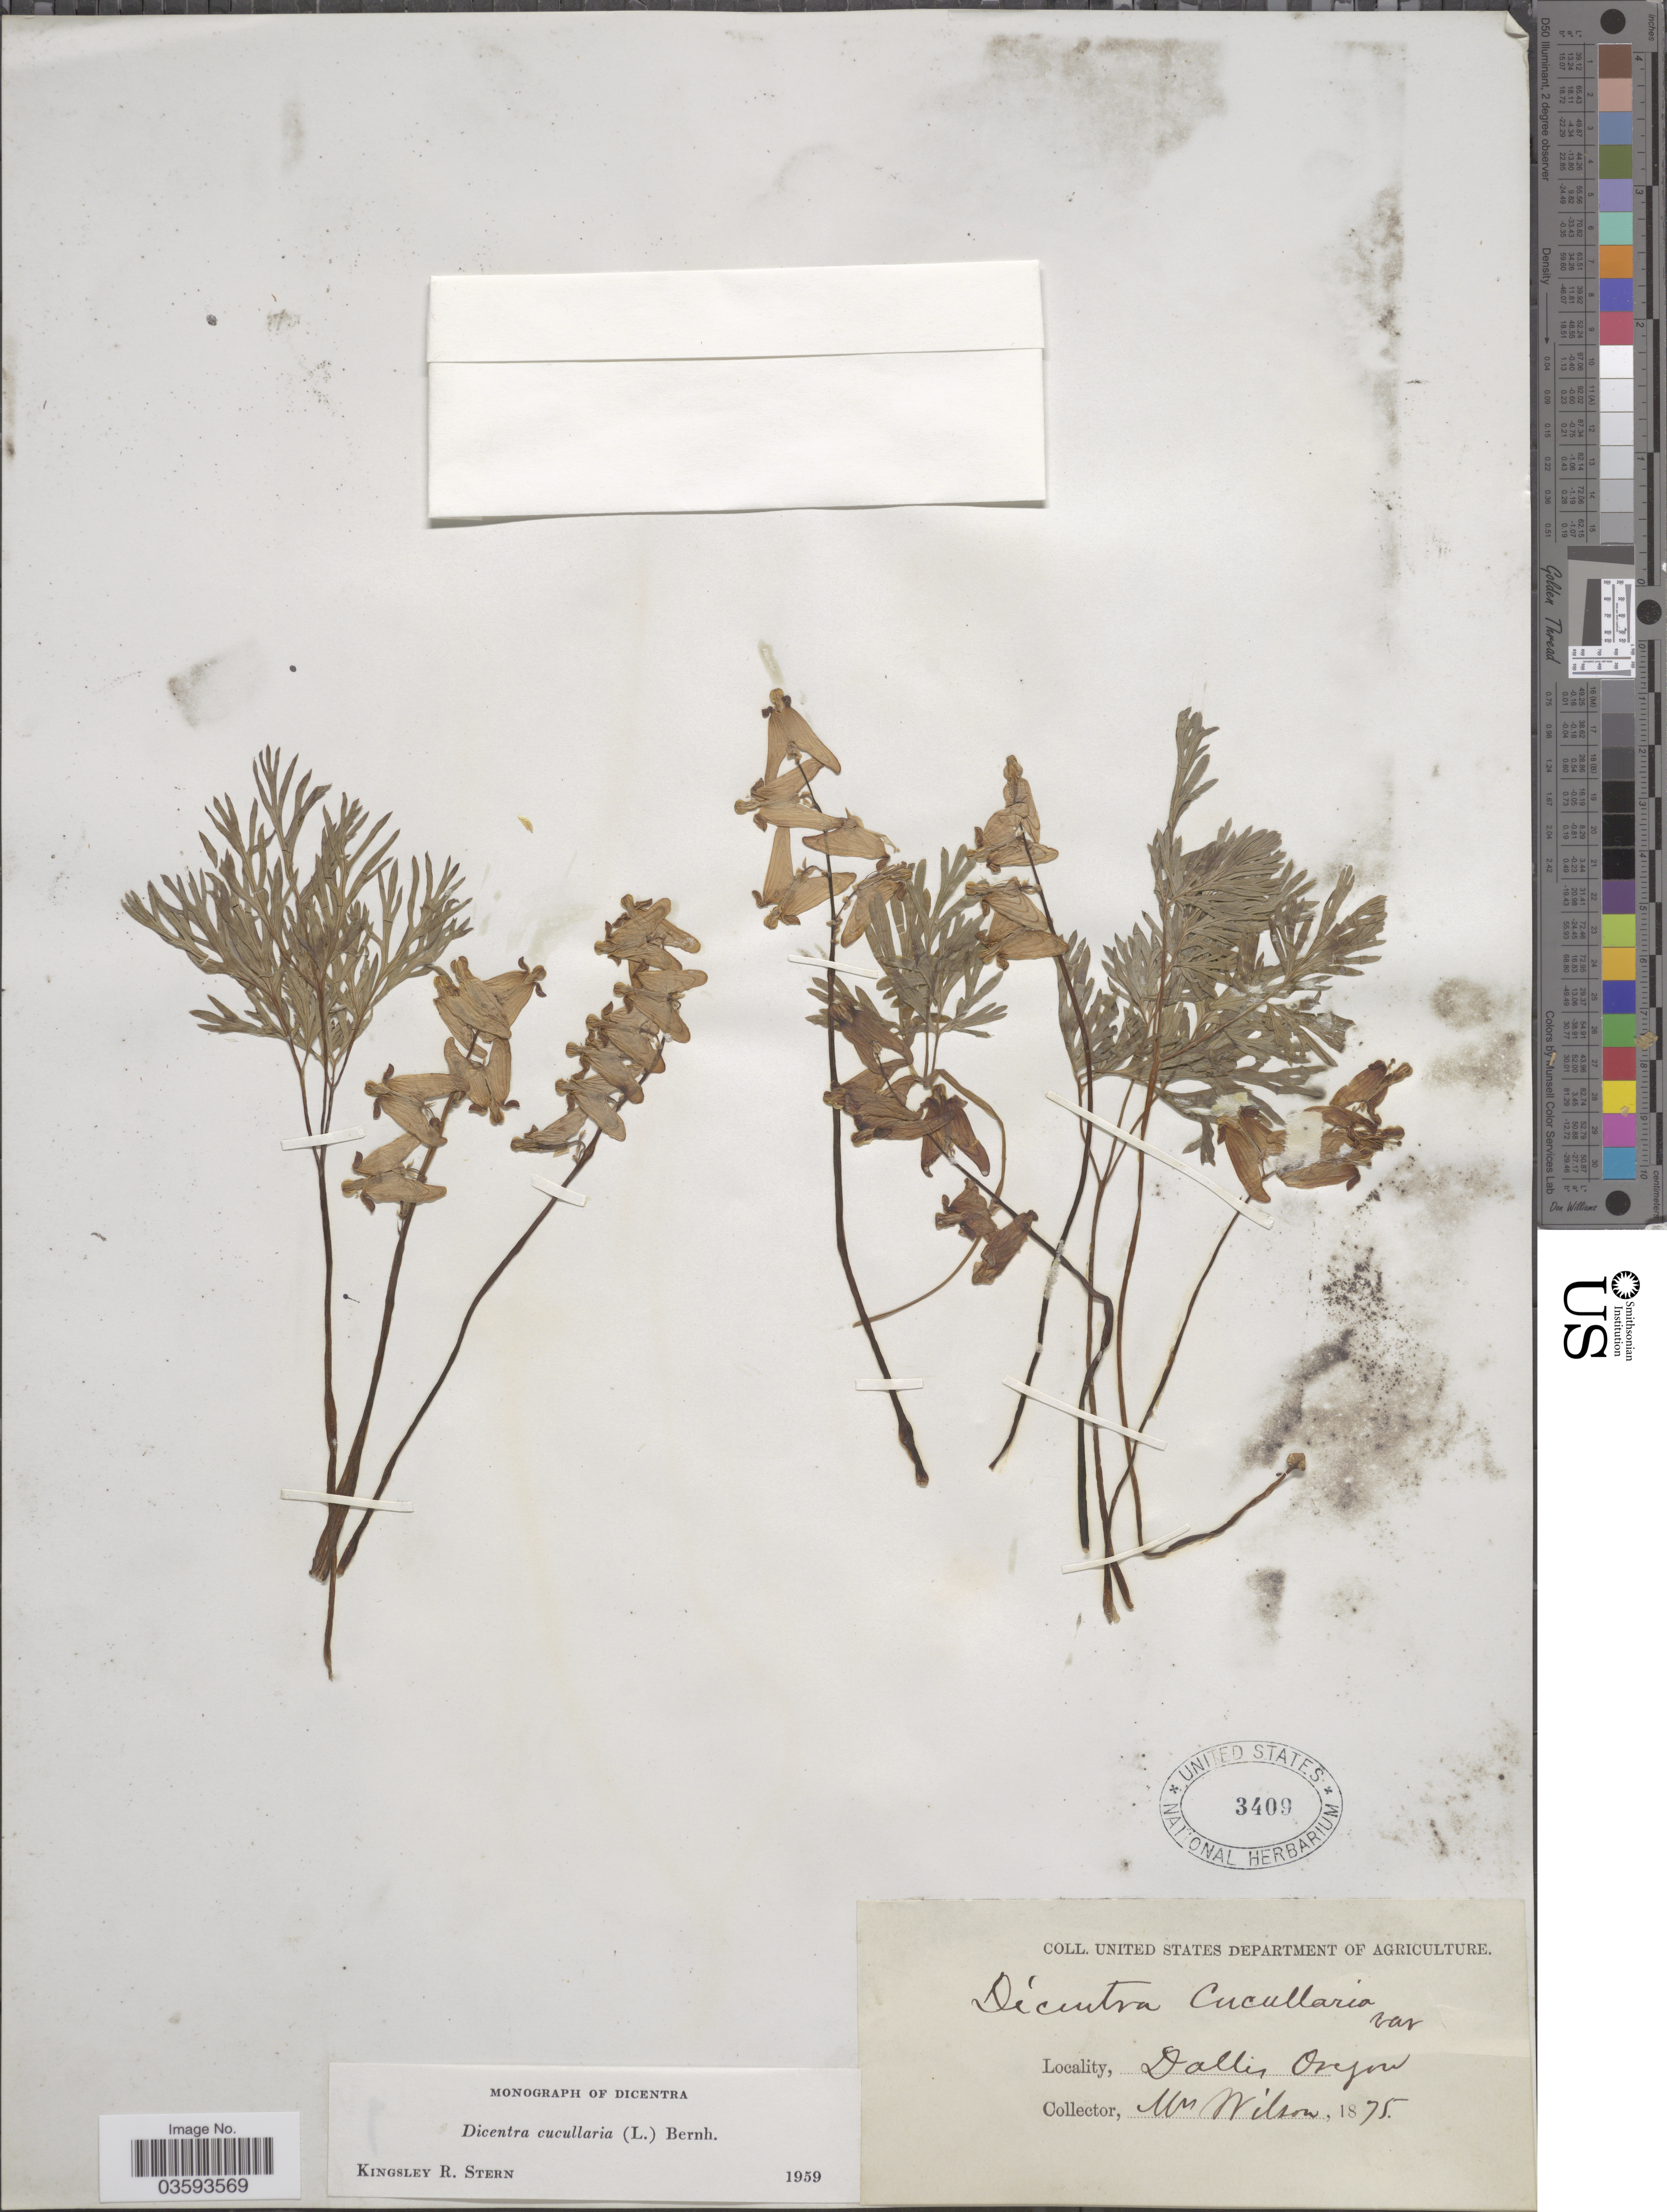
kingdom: Plantae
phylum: Tracheophyta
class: Magnoliopsida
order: Ranunculales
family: Papaveraceae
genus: Dicentra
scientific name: Dicentra cucullaria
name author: (L.) Bernh.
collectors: Wilson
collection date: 1875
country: United States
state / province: Oregon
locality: Dalles.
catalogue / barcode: US 3409